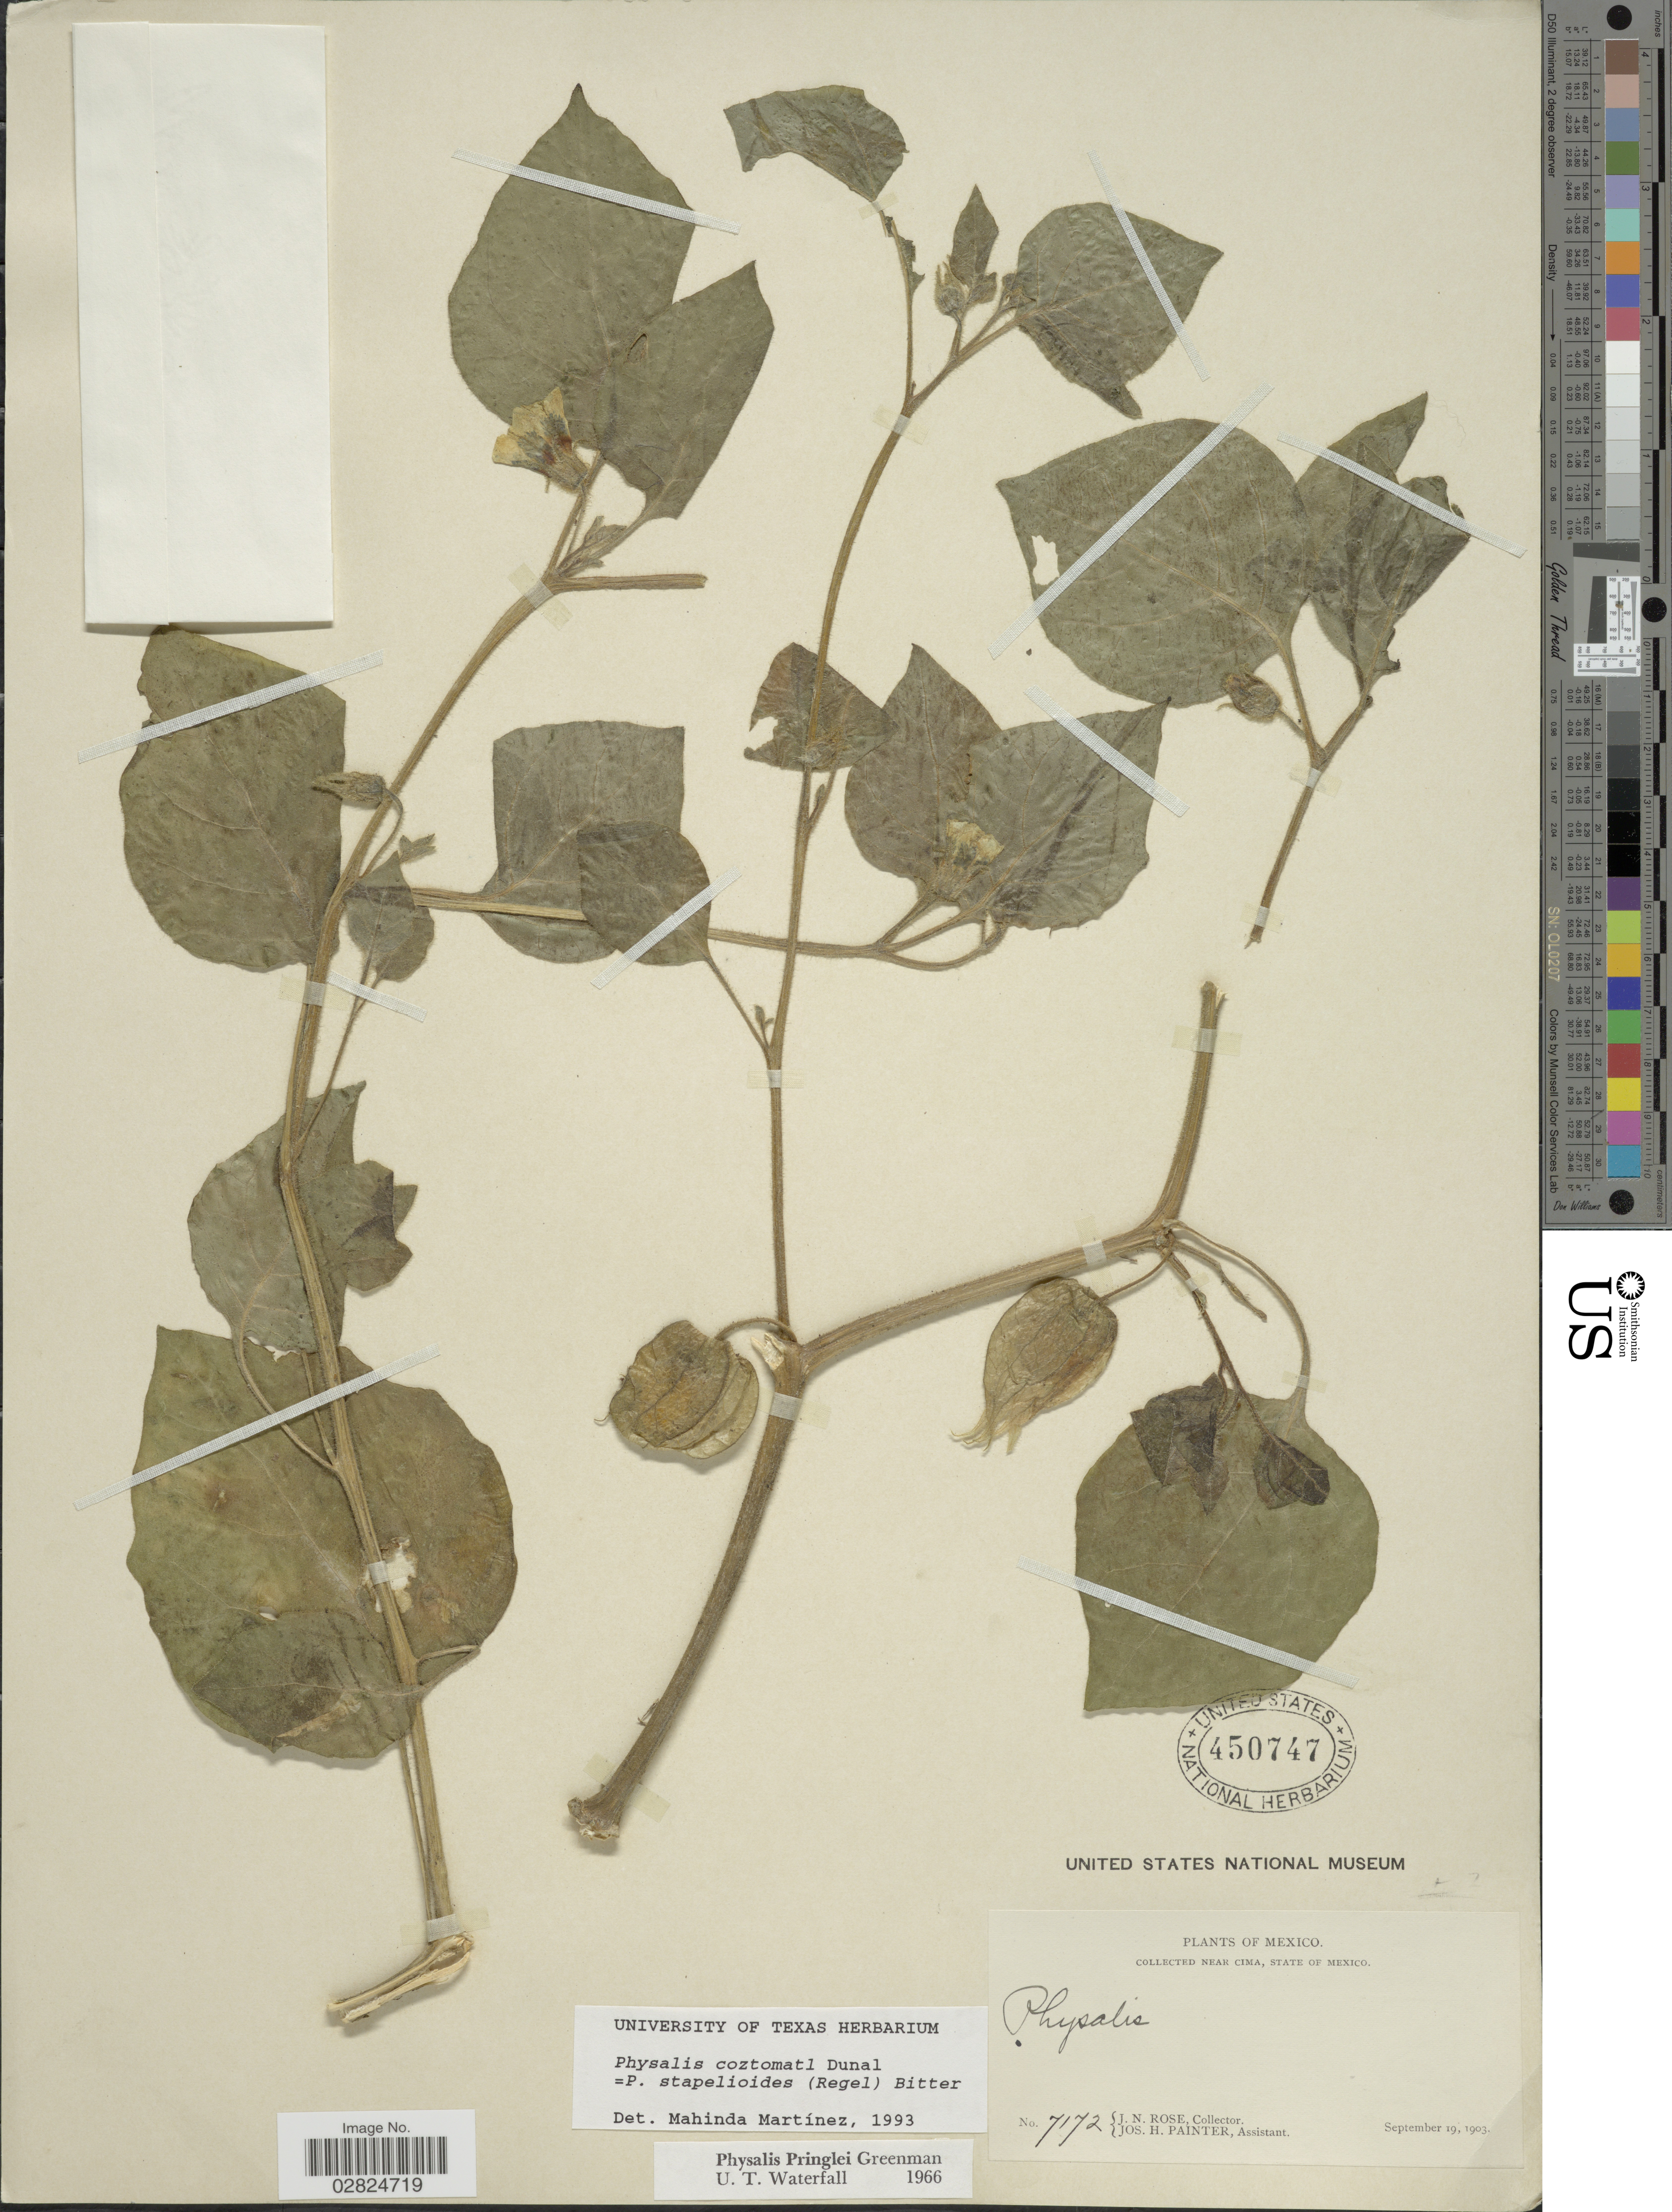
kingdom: Plantae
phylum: Tracheophyta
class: Magnoliopsida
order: Solanales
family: Solanaceae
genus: Physalis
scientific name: Physalis coztomatl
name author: Dunal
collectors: J. N. Rose & J. H. Painter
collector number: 7172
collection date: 1903-09-19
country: Mexico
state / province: México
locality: Near Cima.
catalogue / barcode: US 450747